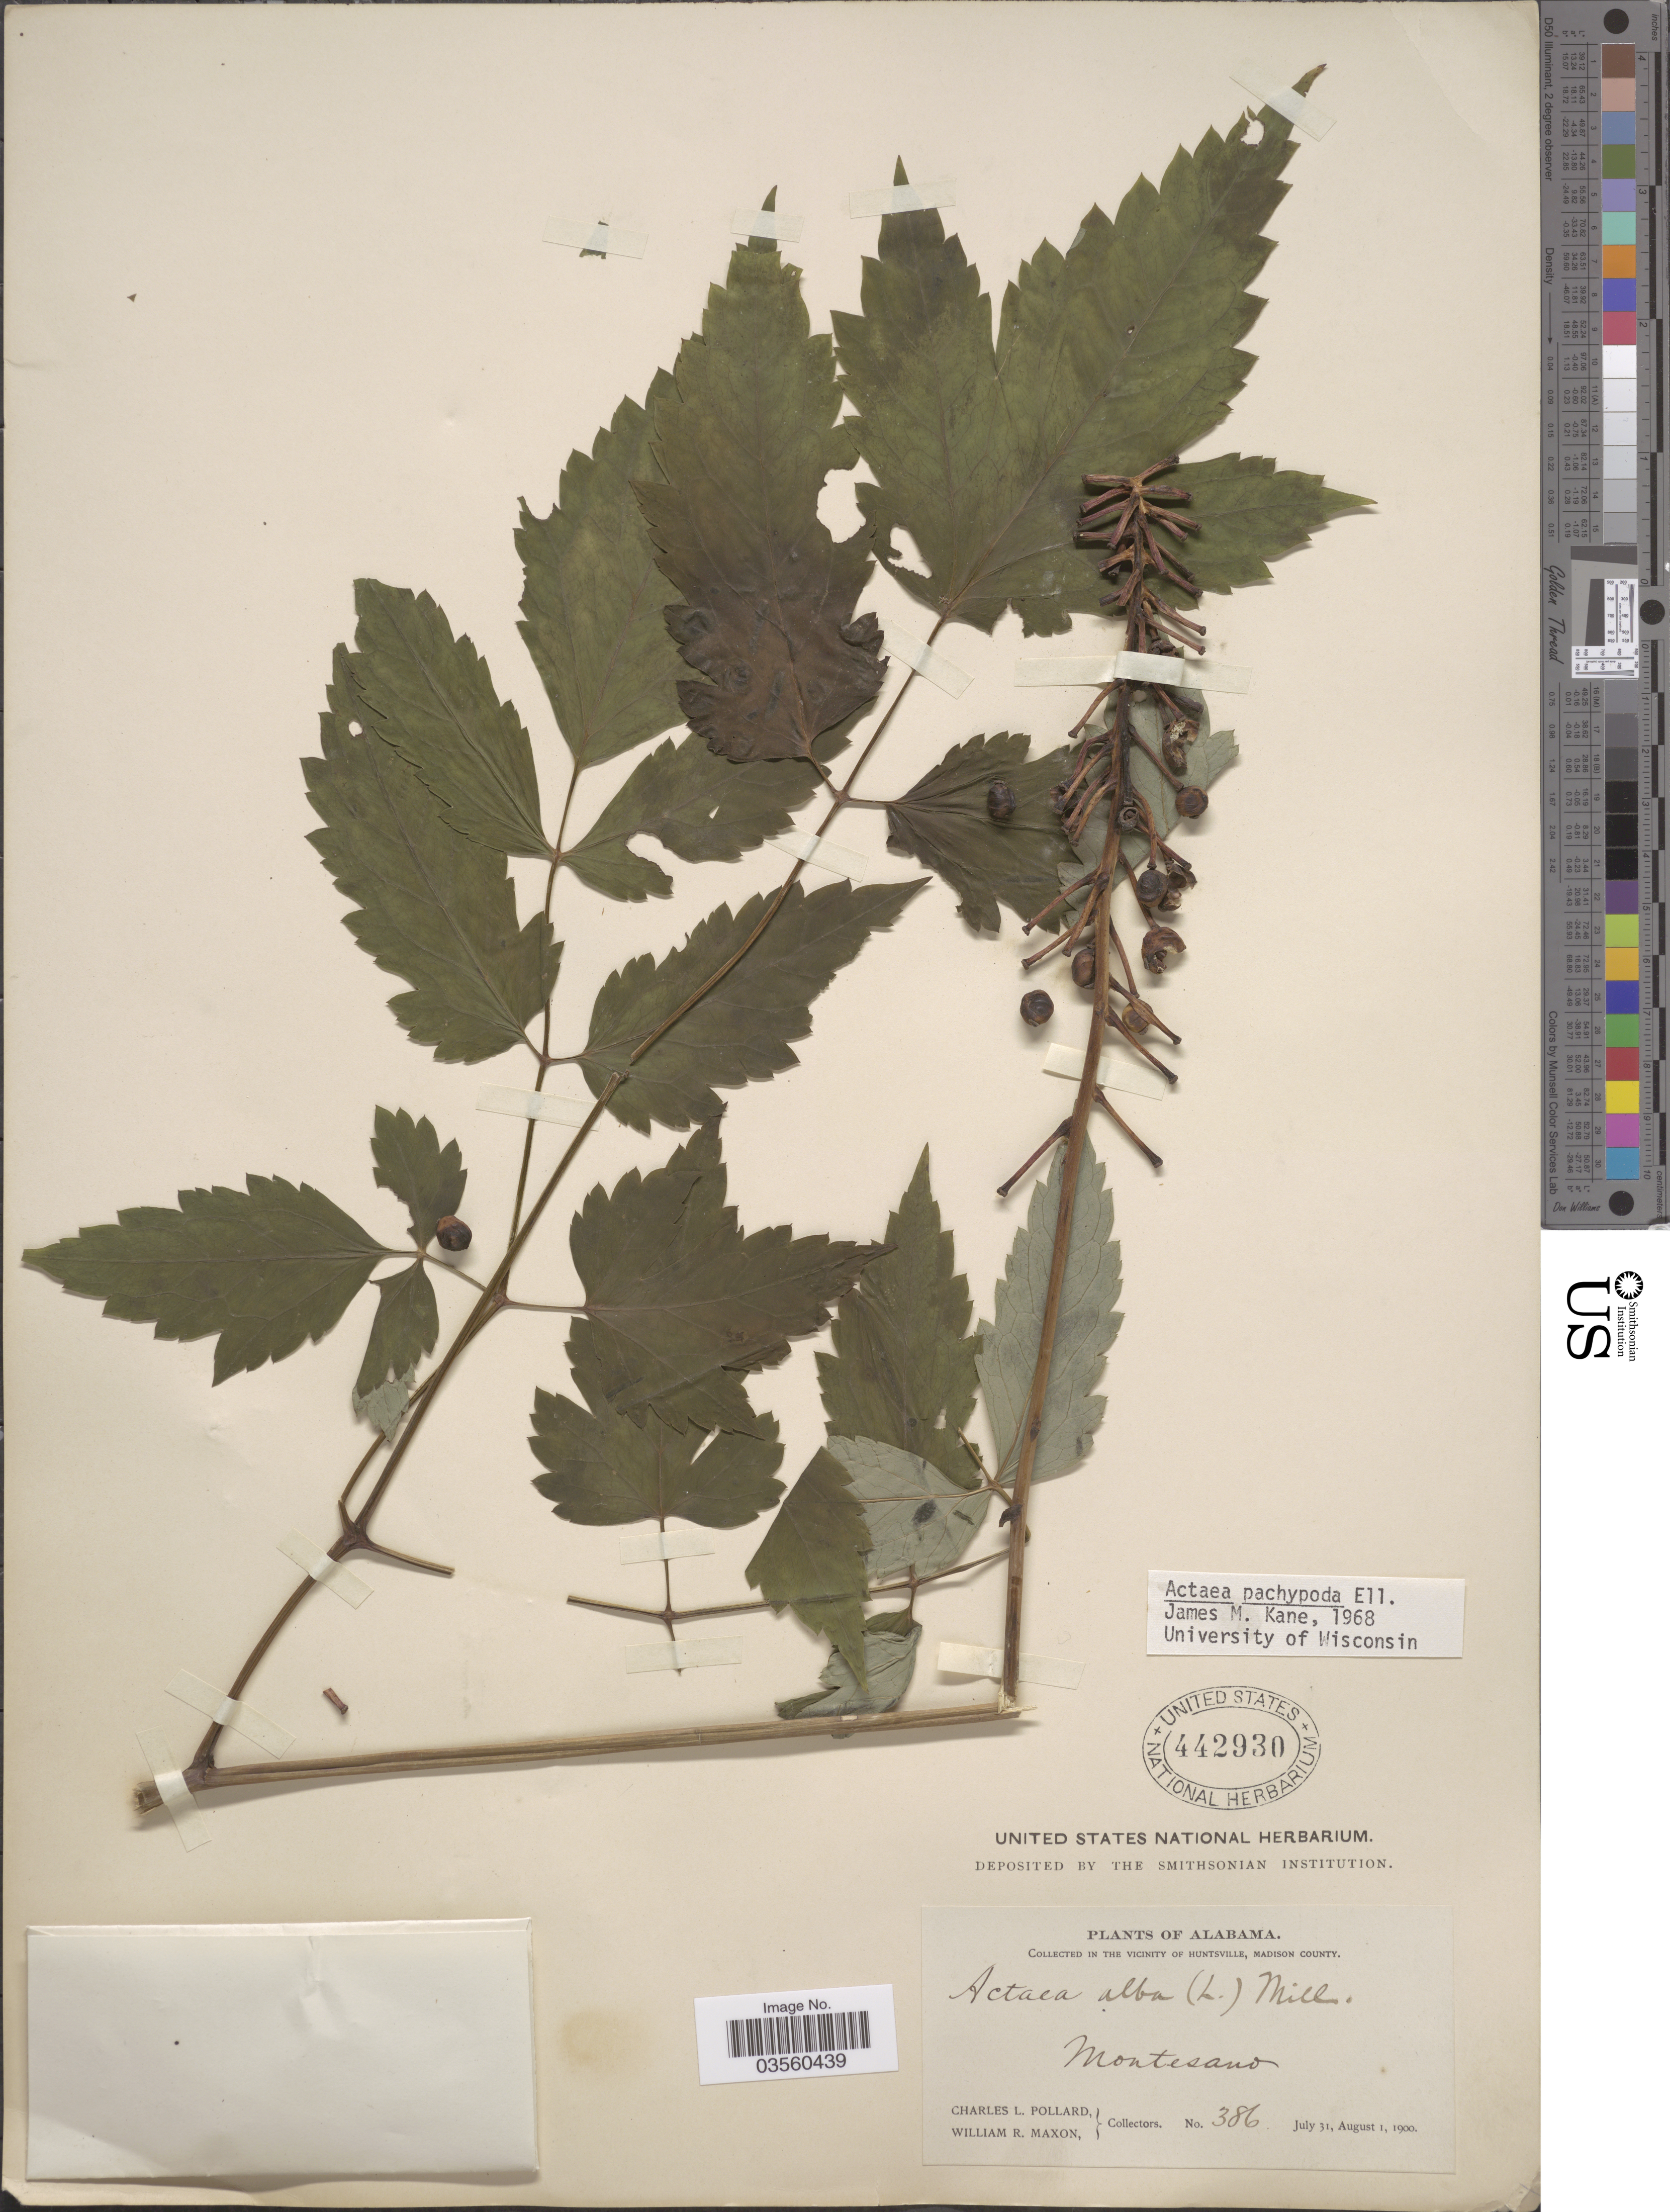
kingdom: Plantae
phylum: Tracheophyta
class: Magnoliopsida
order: Ranunculales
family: Ranunculaceae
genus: Actaea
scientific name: Actaea pachypoda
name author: Elliott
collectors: C. L. Pollard & W. R. Maxon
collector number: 386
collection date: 1900-07-31/1900-08-01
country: United States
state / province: Alabama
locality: In the Vicinity of Huntsville, Madison County. Montesand.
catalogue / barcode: US 442930